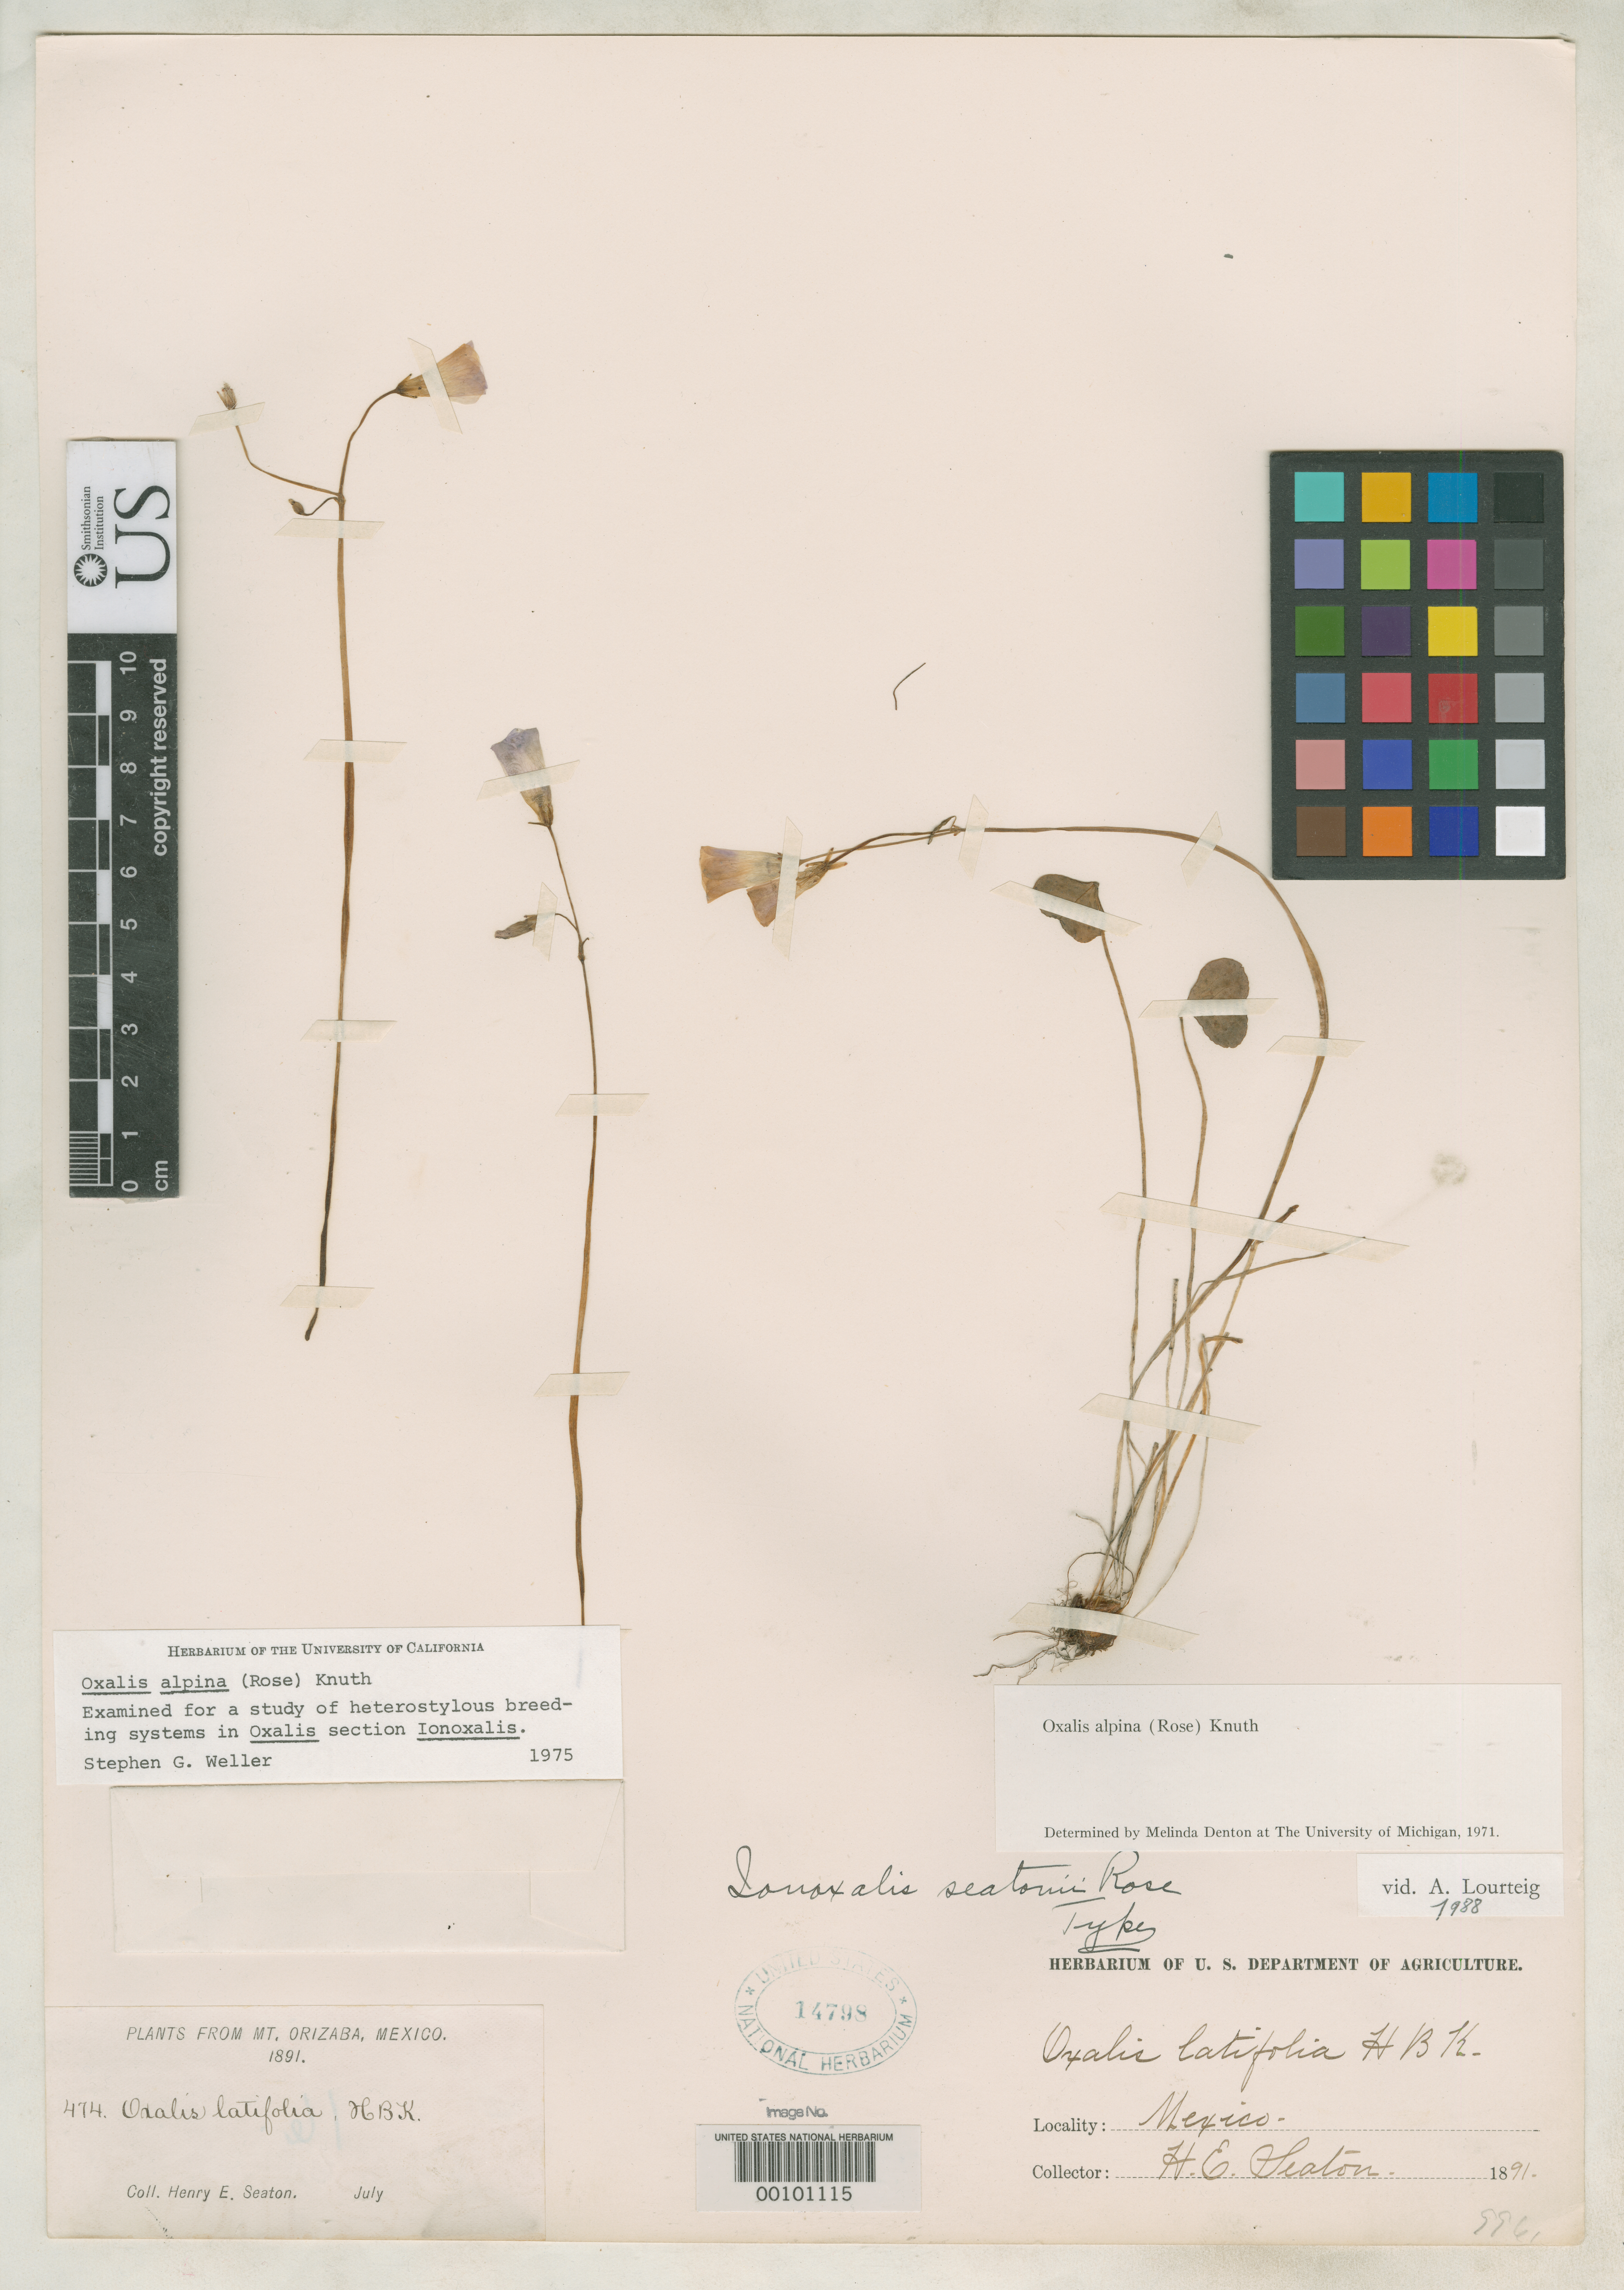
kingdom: Plantae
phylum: Tracheophyta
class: Magnoliopsida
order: Oxalidales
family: Oxalidaceae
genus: Ionoxalis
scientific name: Ionoxalis seatonii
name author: Rose in Small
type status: Isotype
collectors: H. E. Seaton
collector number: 474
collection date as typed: Jul 1891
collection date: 1891-07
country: Mexico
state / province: Veracruz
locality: Mt. Orizaba.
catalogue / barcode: US 14798